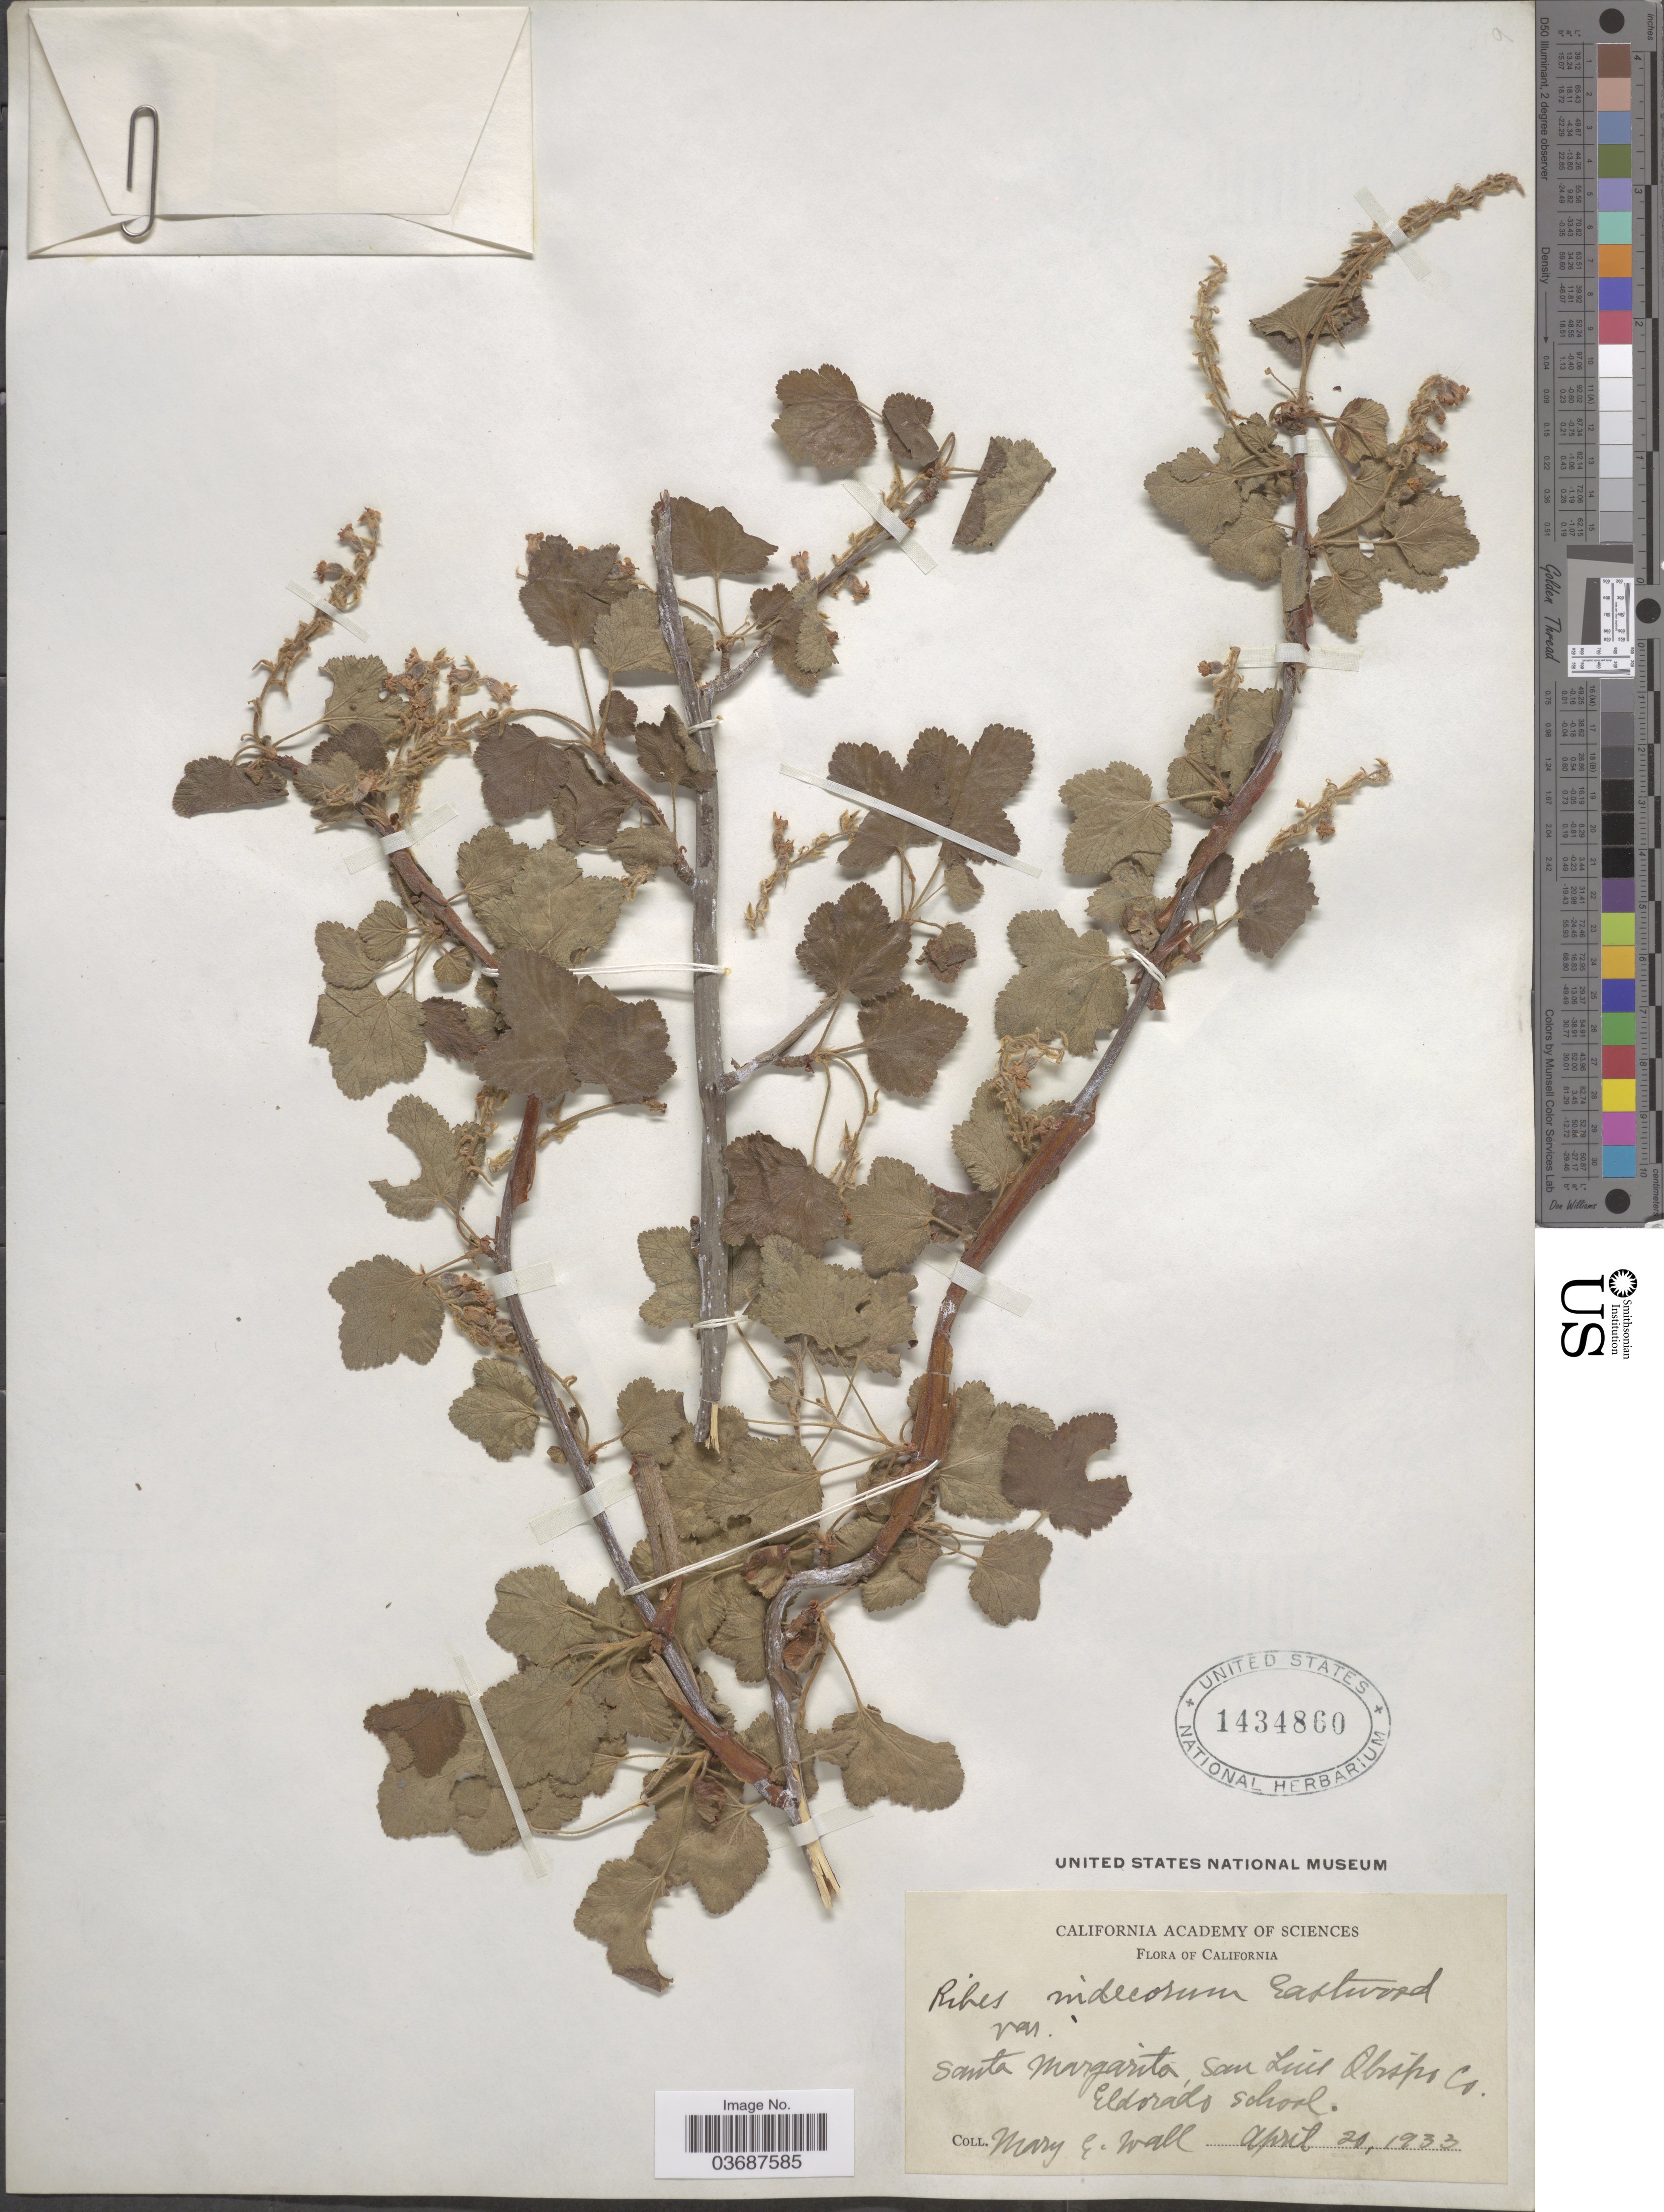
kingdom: Plantae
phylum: Tracheophyta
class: Magnoliopsida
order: Saxifragales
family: Grossulariaceae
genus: Ribes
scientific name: Ribes indecorum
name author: Eastw.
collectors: M. Wall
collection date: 1933-04-20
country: United States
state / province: California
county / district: San Luis Obispo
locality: Santa Margarita, San Luis Obispo Co. Eldorado School.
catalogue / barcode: US 1434860